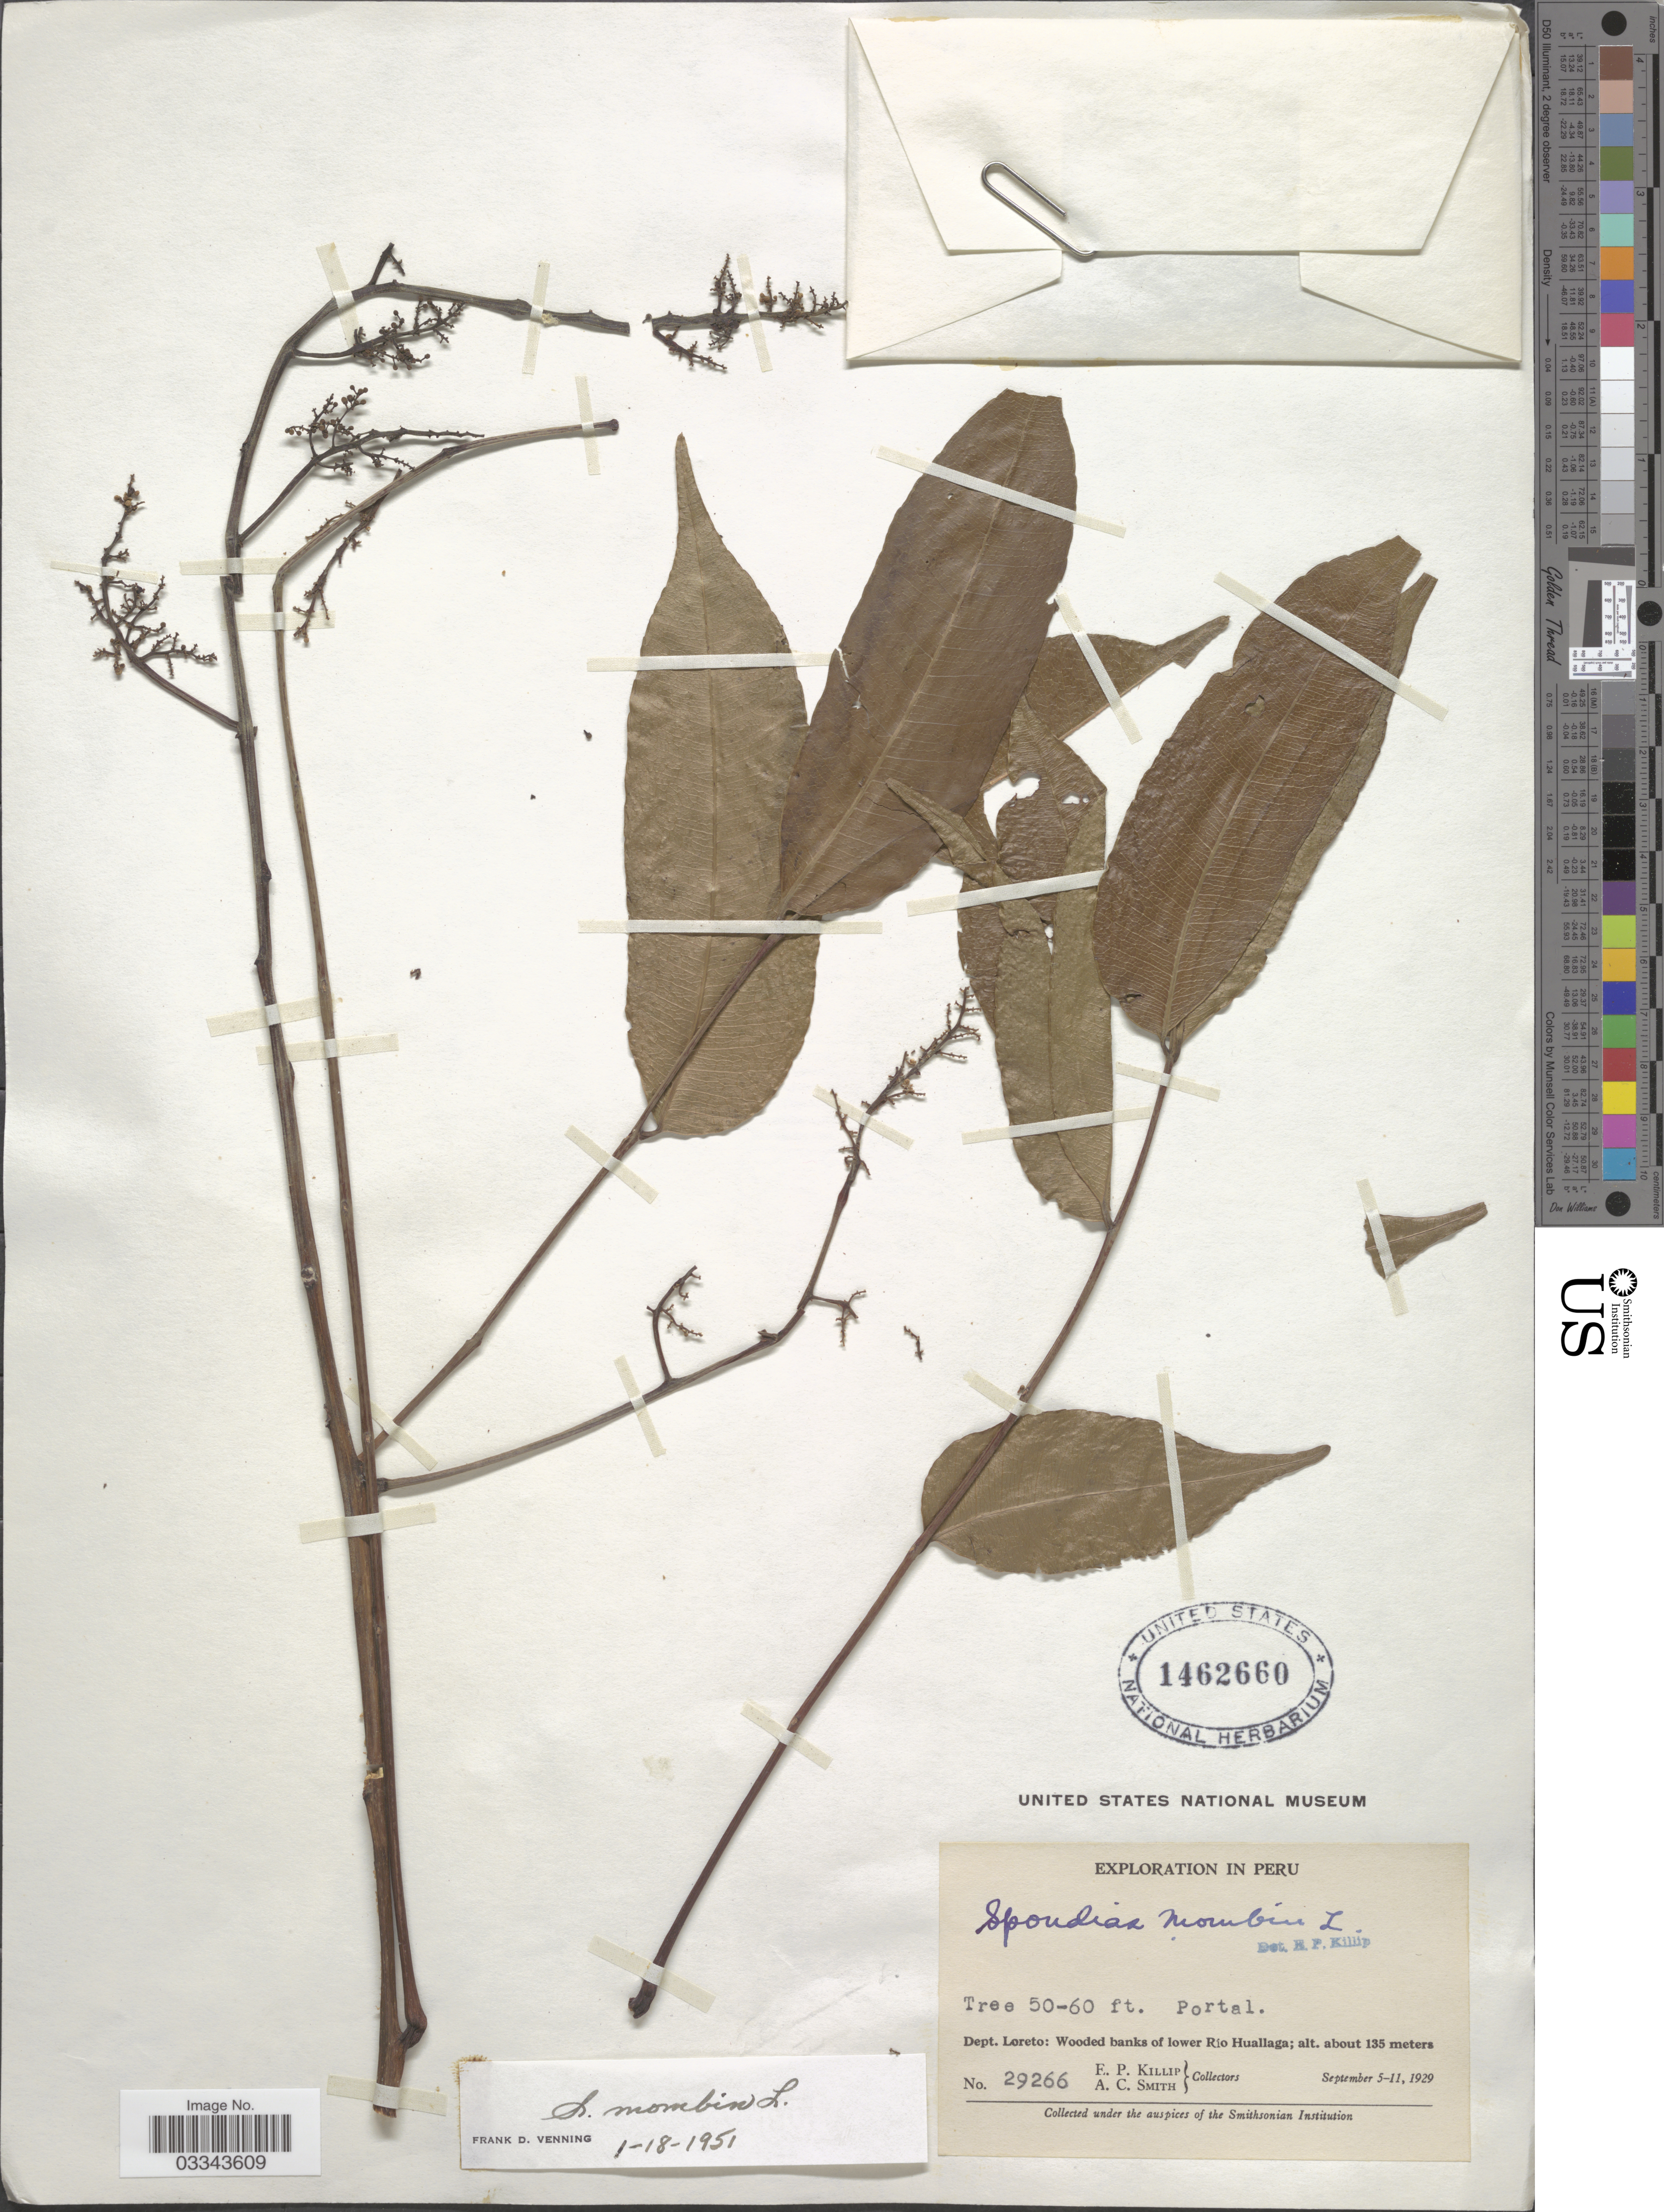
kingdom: Plantae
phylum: Tracheophyta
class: Magnoliopsida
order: Sapindales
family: Anacardiaceae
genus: Spondias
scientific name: Spondias mombin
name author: L.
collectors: E. P. Killip & A. C. Smith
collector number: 29266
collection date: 1929-09-05/1929-09-11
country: Peru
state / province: Loreto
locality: Dept. Loreto: Wooded banks of lower Río Huallaga.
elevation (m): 135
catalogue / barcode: US 1462660